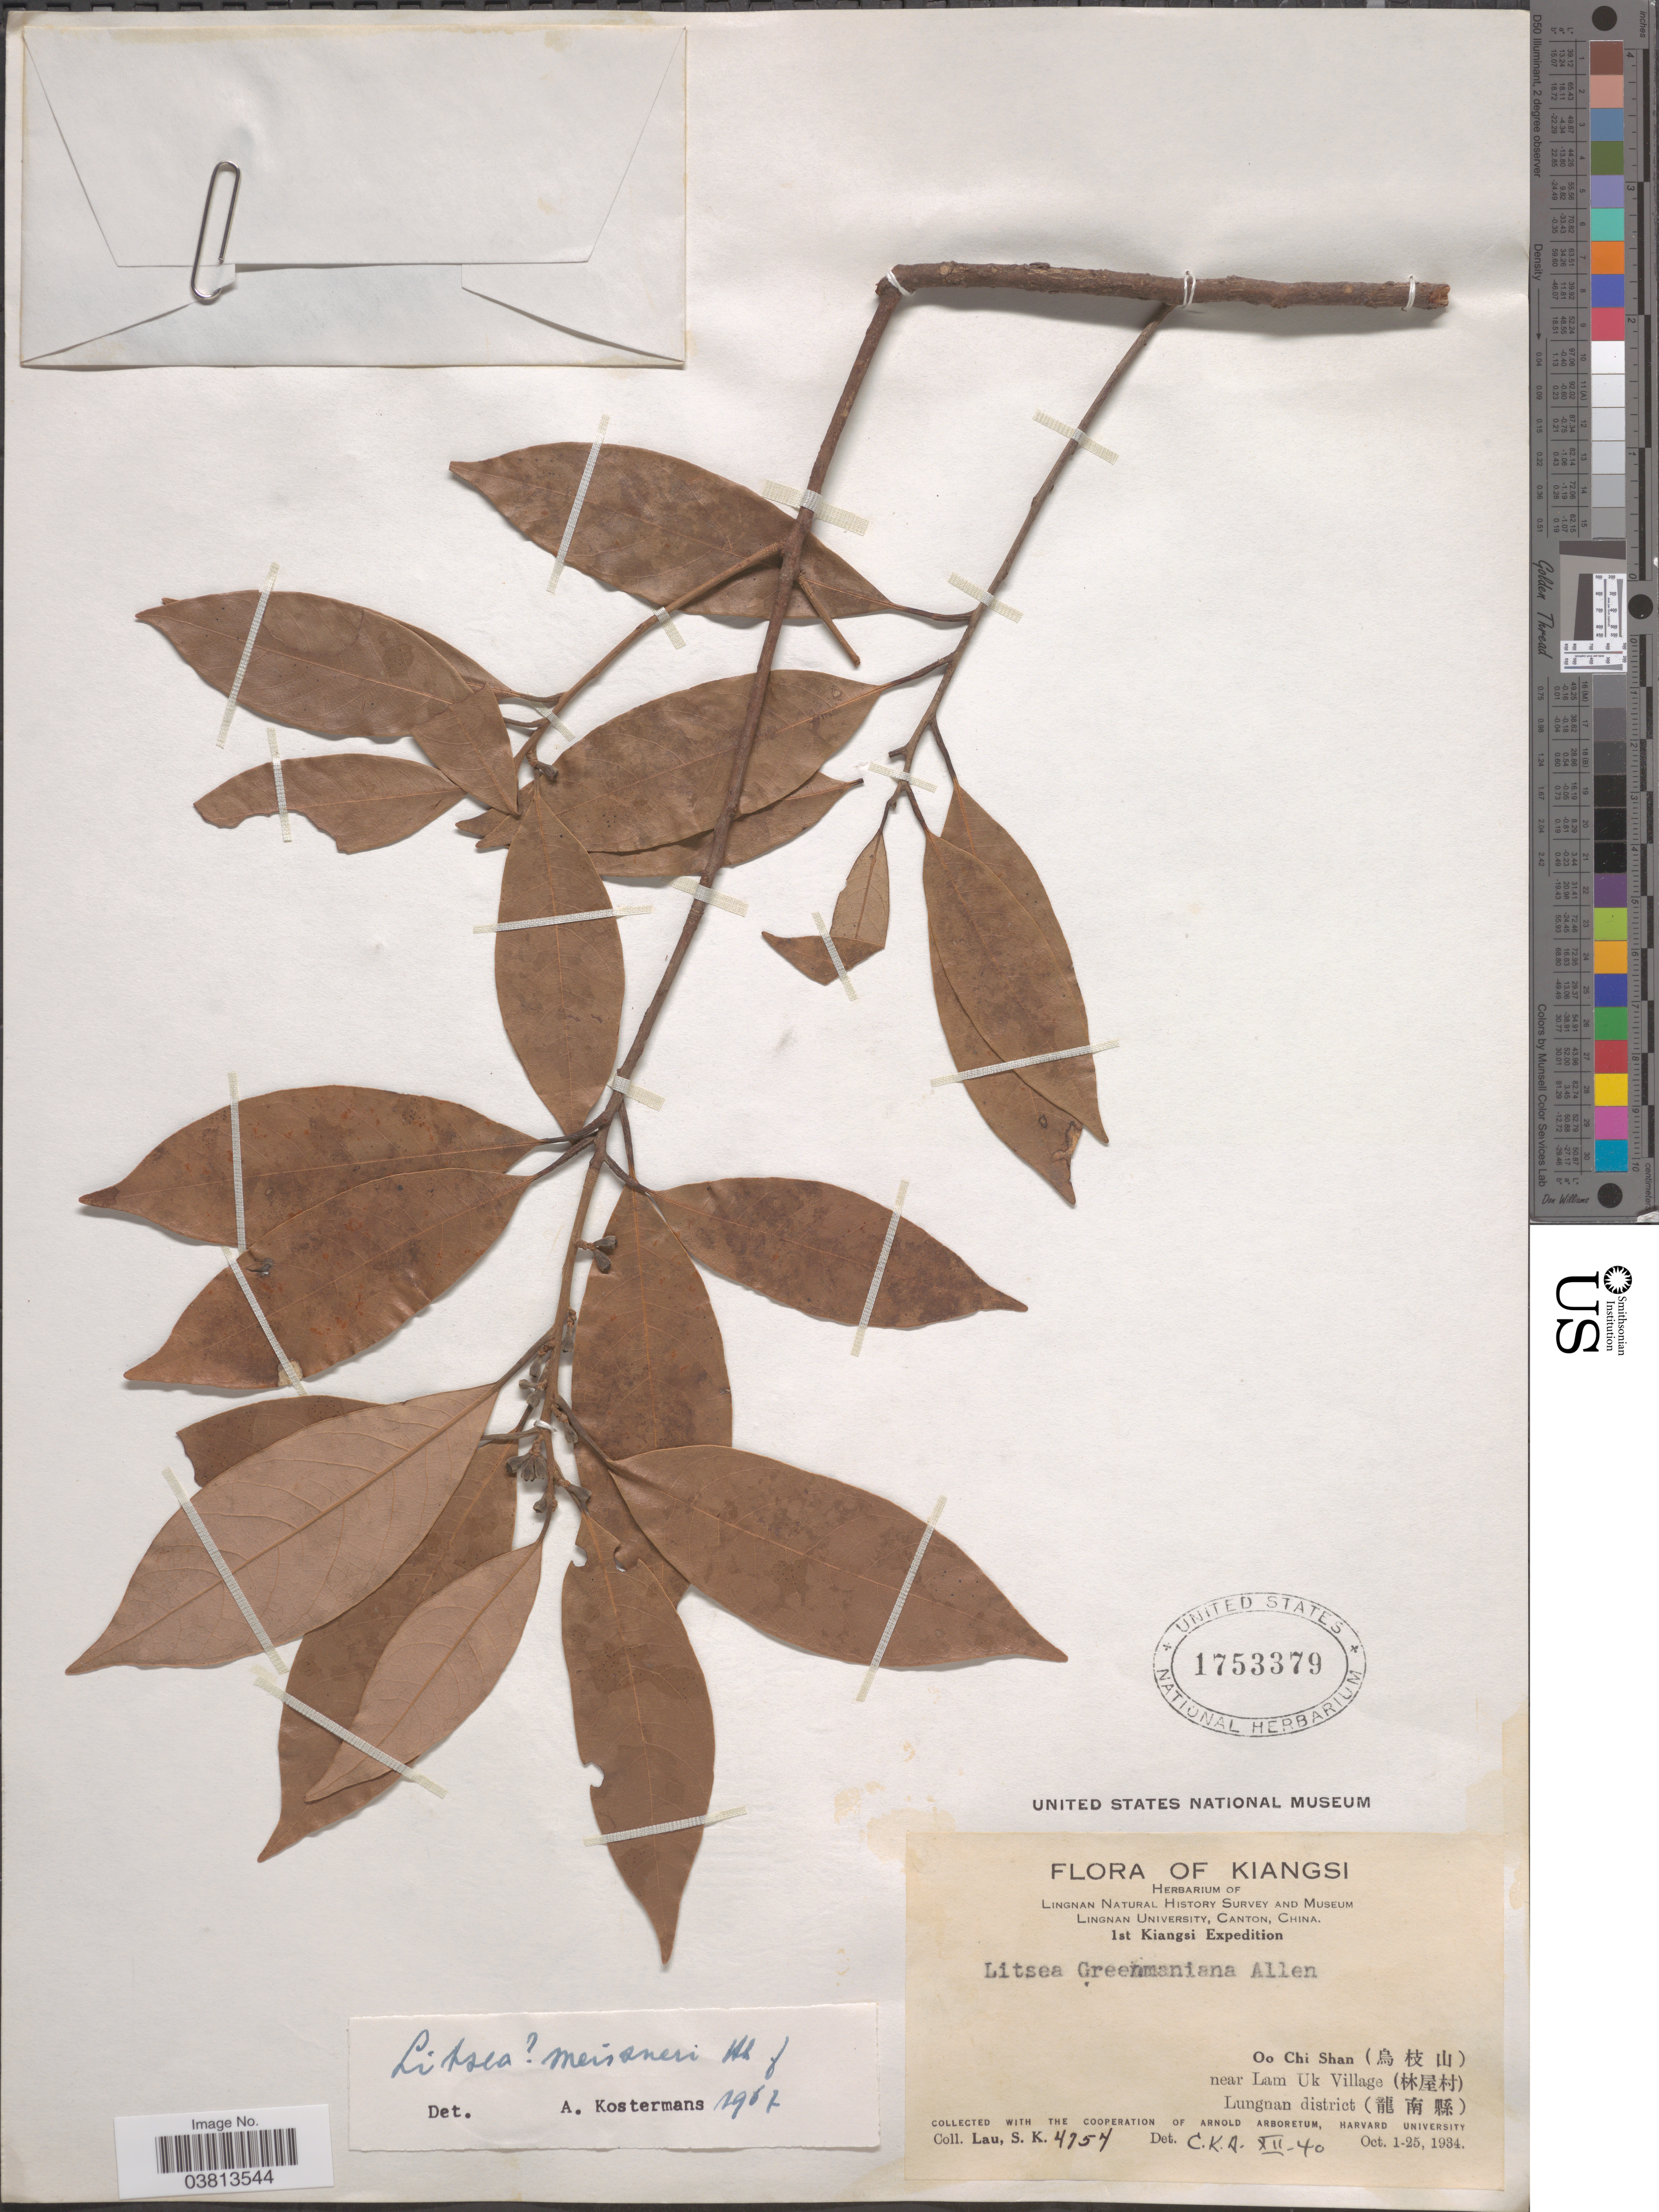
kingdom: Plantae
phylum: Tracheophyta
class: Magnoliopsida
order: Laurales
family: Lauraceae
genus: Litsea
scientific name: Litsea meissneri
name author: Hook. f.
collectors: S. K. Lau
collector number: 4754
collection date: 1934-10-01/1934-10-25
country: China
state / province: Jiangxi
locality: Kiangsi. Oo Chi Shan (X). Near Lam Uk Village (X). Lungnan district (X).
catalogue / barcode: US 1753379